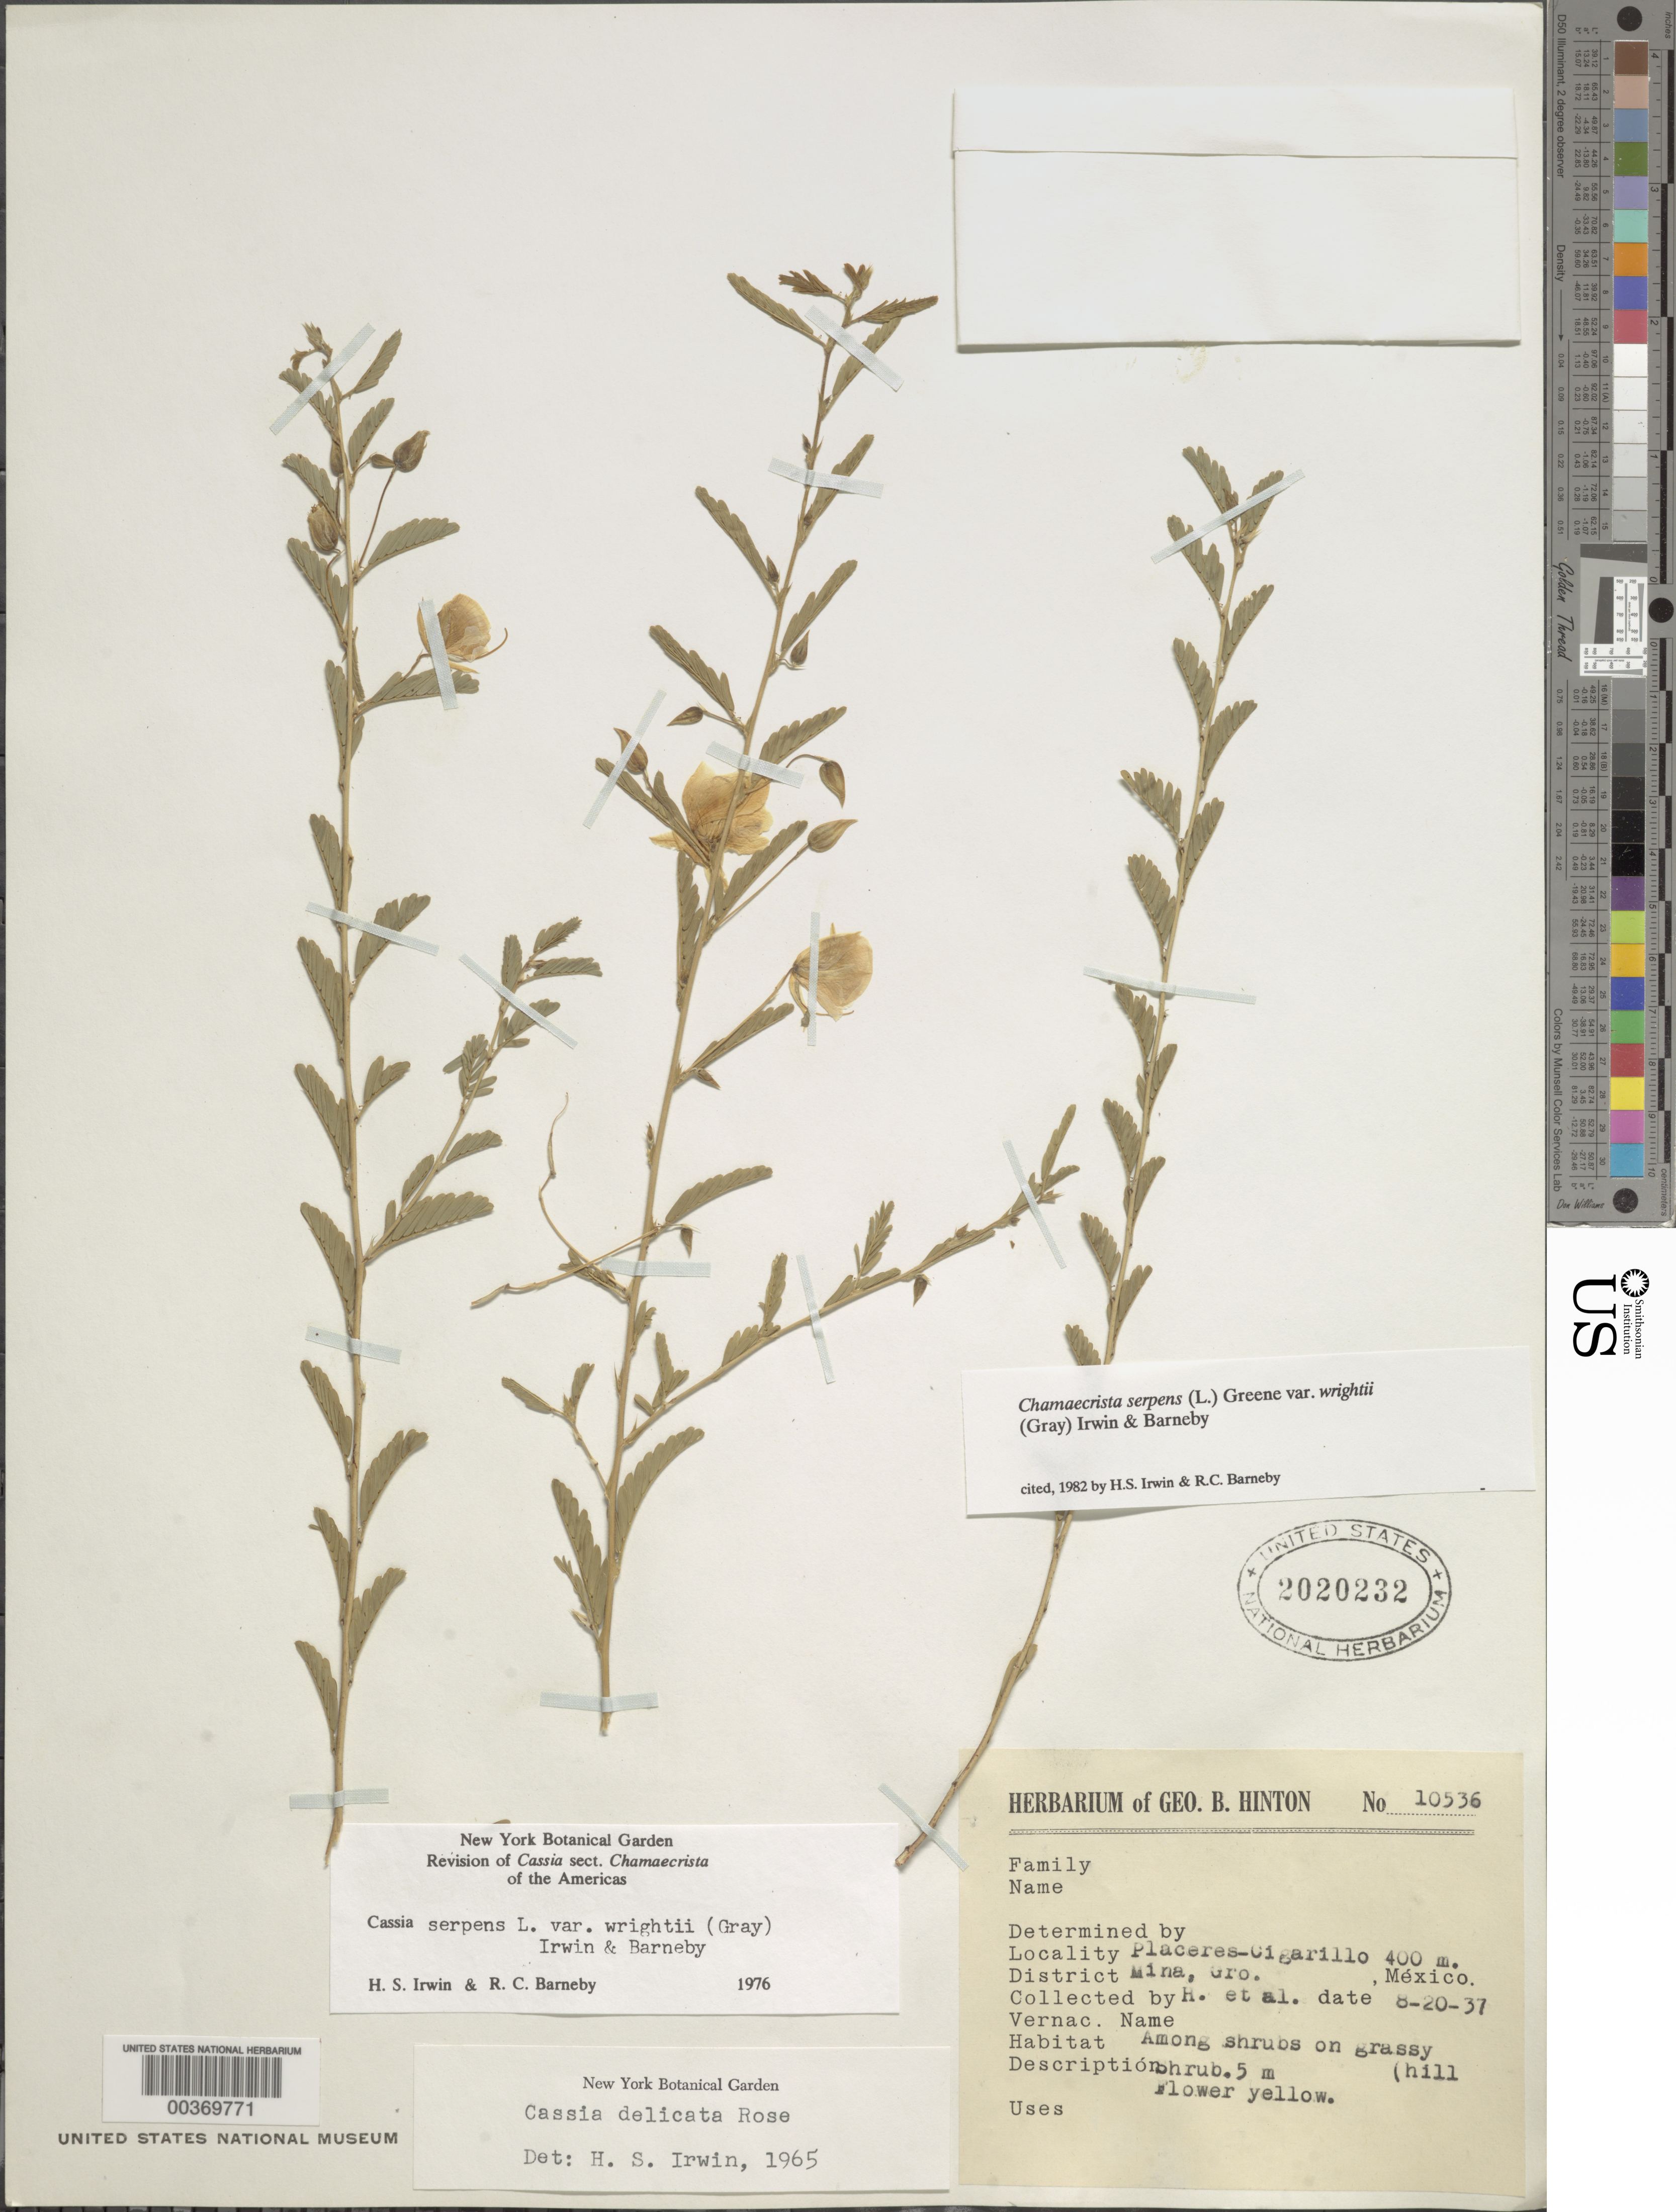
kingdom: Plantae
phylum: Tracheophyta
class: Magnoliopsida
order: Fabales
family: Fabaceae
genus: Chamaecrista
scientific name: Chamaecrista serpens var. wrightii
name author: (A. Gray) H.S. Irwin & Barneby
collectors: G. B. Hinton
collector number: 10536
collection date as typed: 20 Aug 1937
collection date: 1937-08-20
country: Mexico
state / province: Guerrero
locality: Mina mun. (?), Placeres - Cigarillo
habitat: On grassy hill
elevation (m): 400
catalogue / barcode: US 2020232